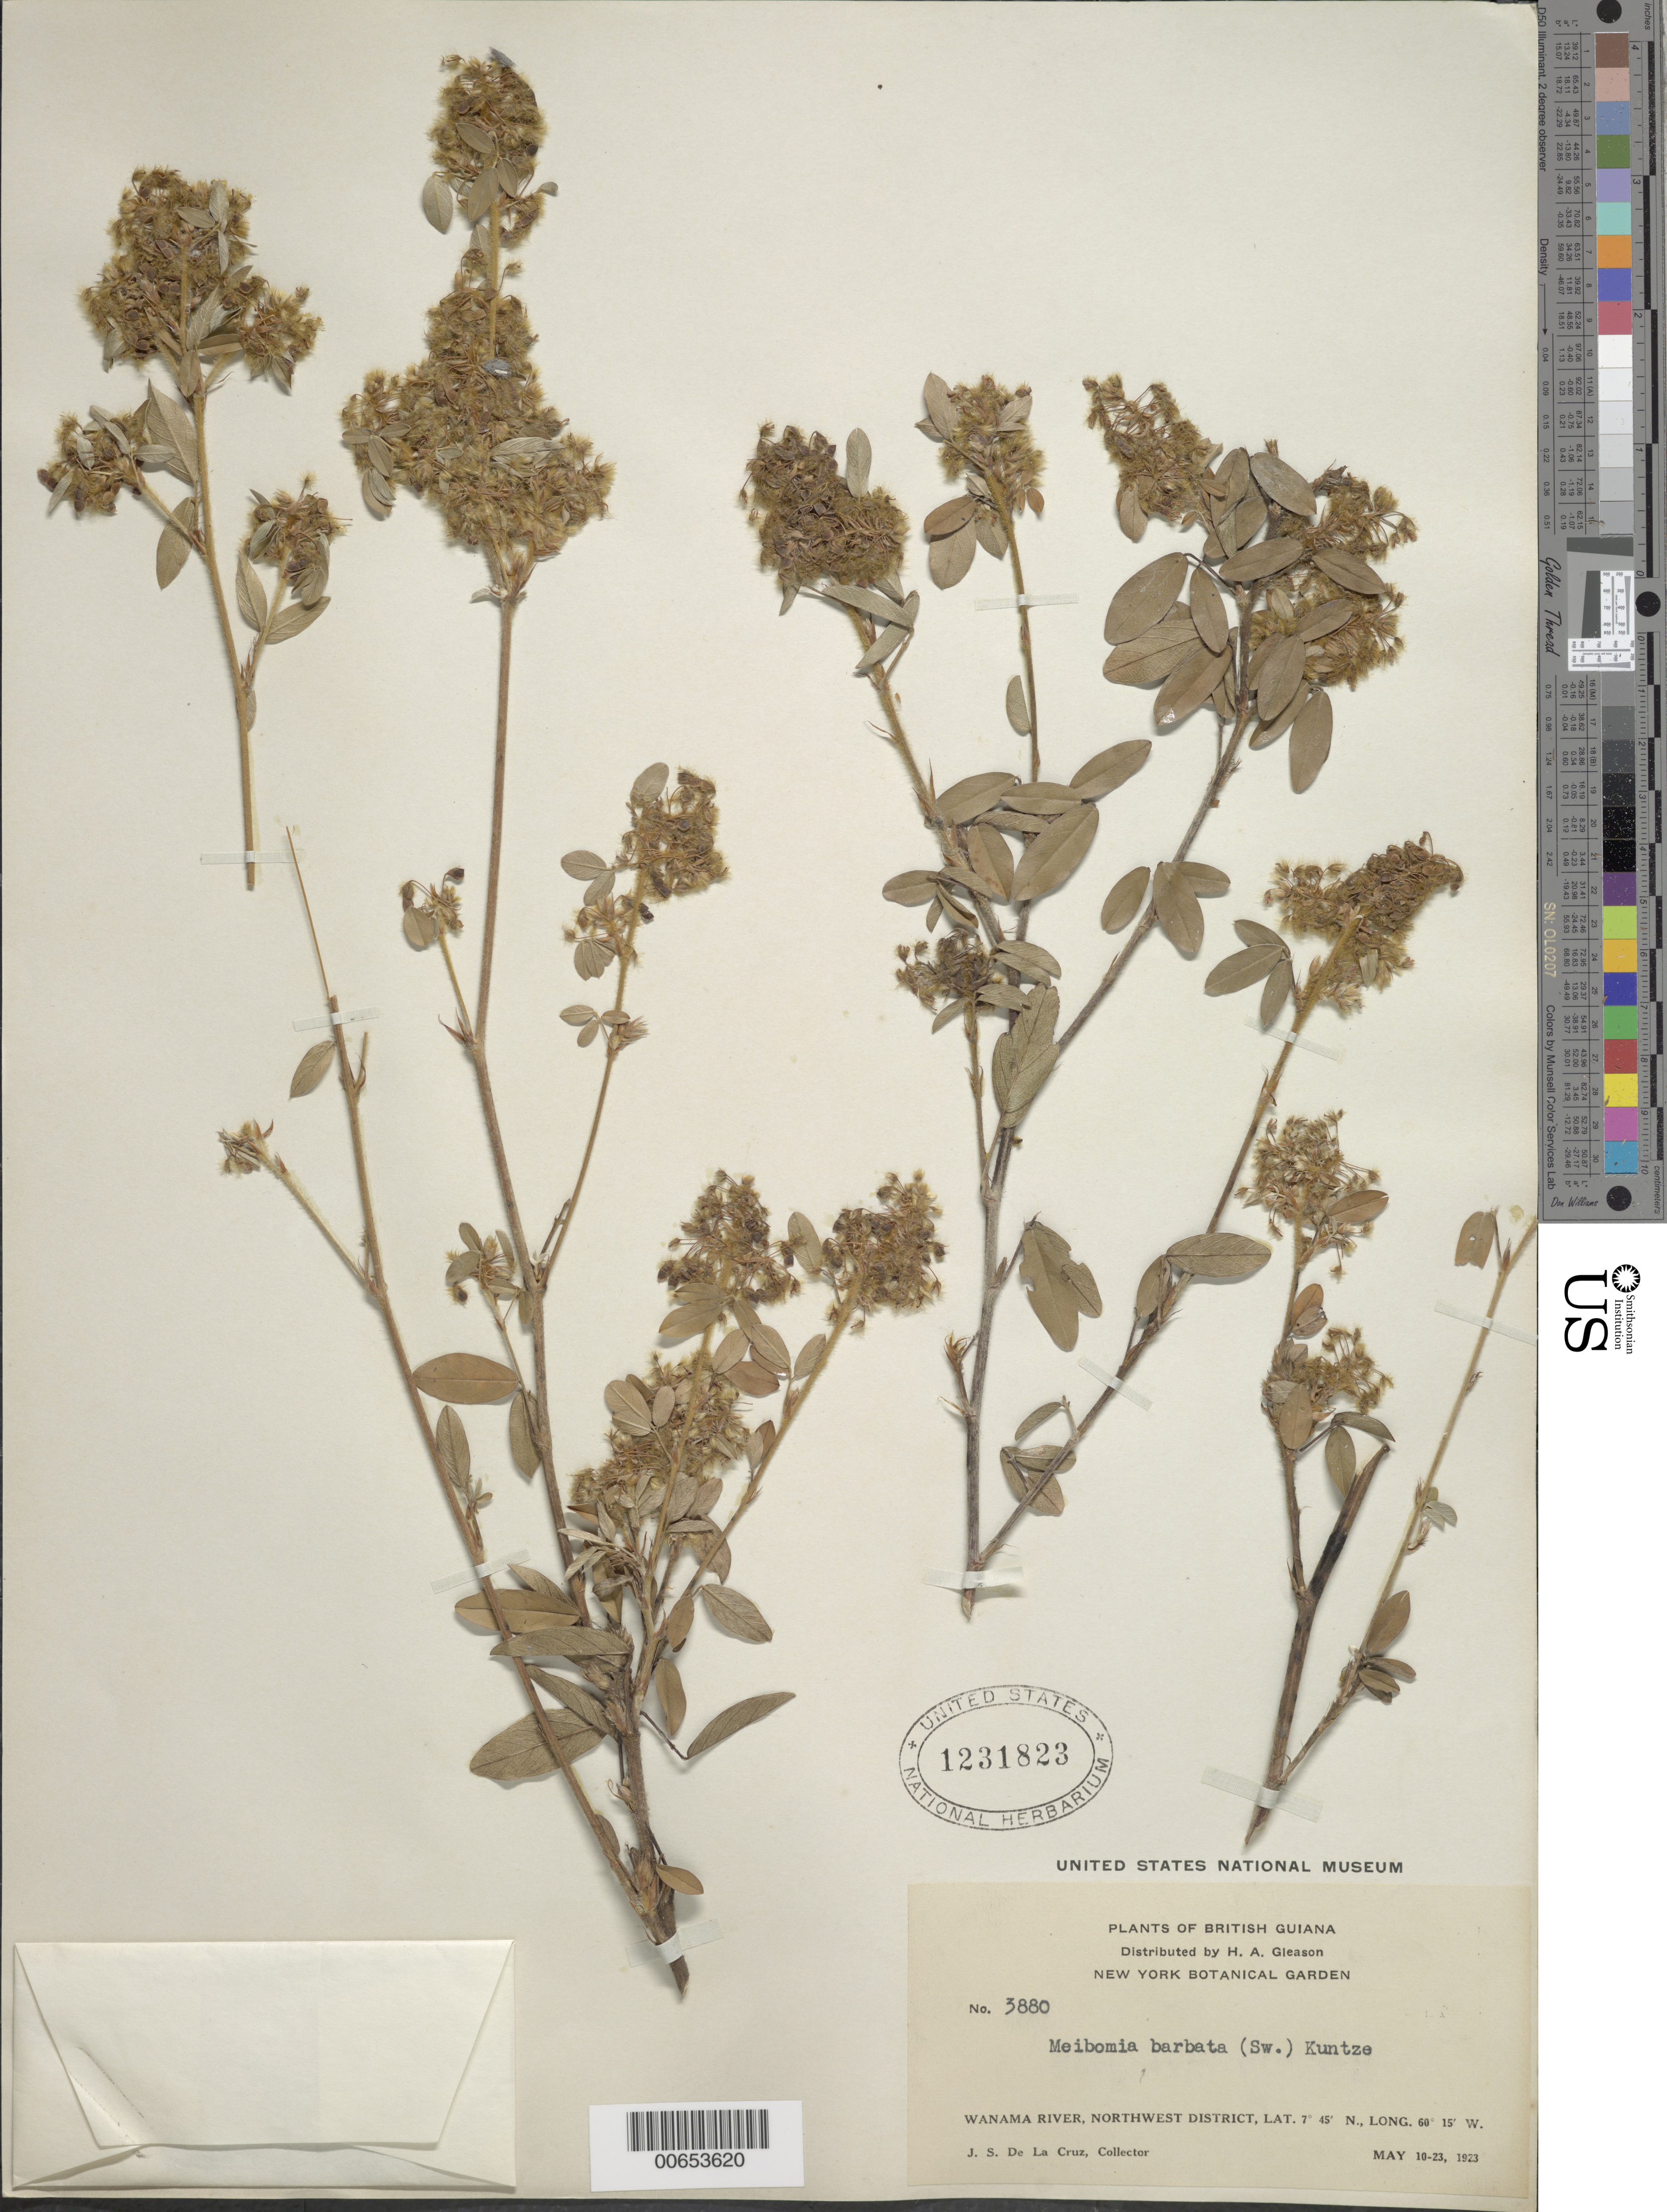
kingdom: Plantae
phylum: Tracheophyta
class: Magnoliopsida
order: Fabales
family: Fabaceae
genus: Grona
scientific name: Grona barbata var. barbata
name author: (L.) H. Ohashi & K. Ohashi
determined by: Strong, Mark T., (BOT), Smithsonian Institution - National Museum of Natural History (UNITED STATES)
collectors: J. S. de la Cruz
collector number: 3880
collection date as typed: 10-May-23 to 23-May-23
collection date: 1923-05-10/1923-05-23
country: Guyana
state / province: Barima-Waini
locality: Wanama R., NW District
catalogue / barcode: US 1231823